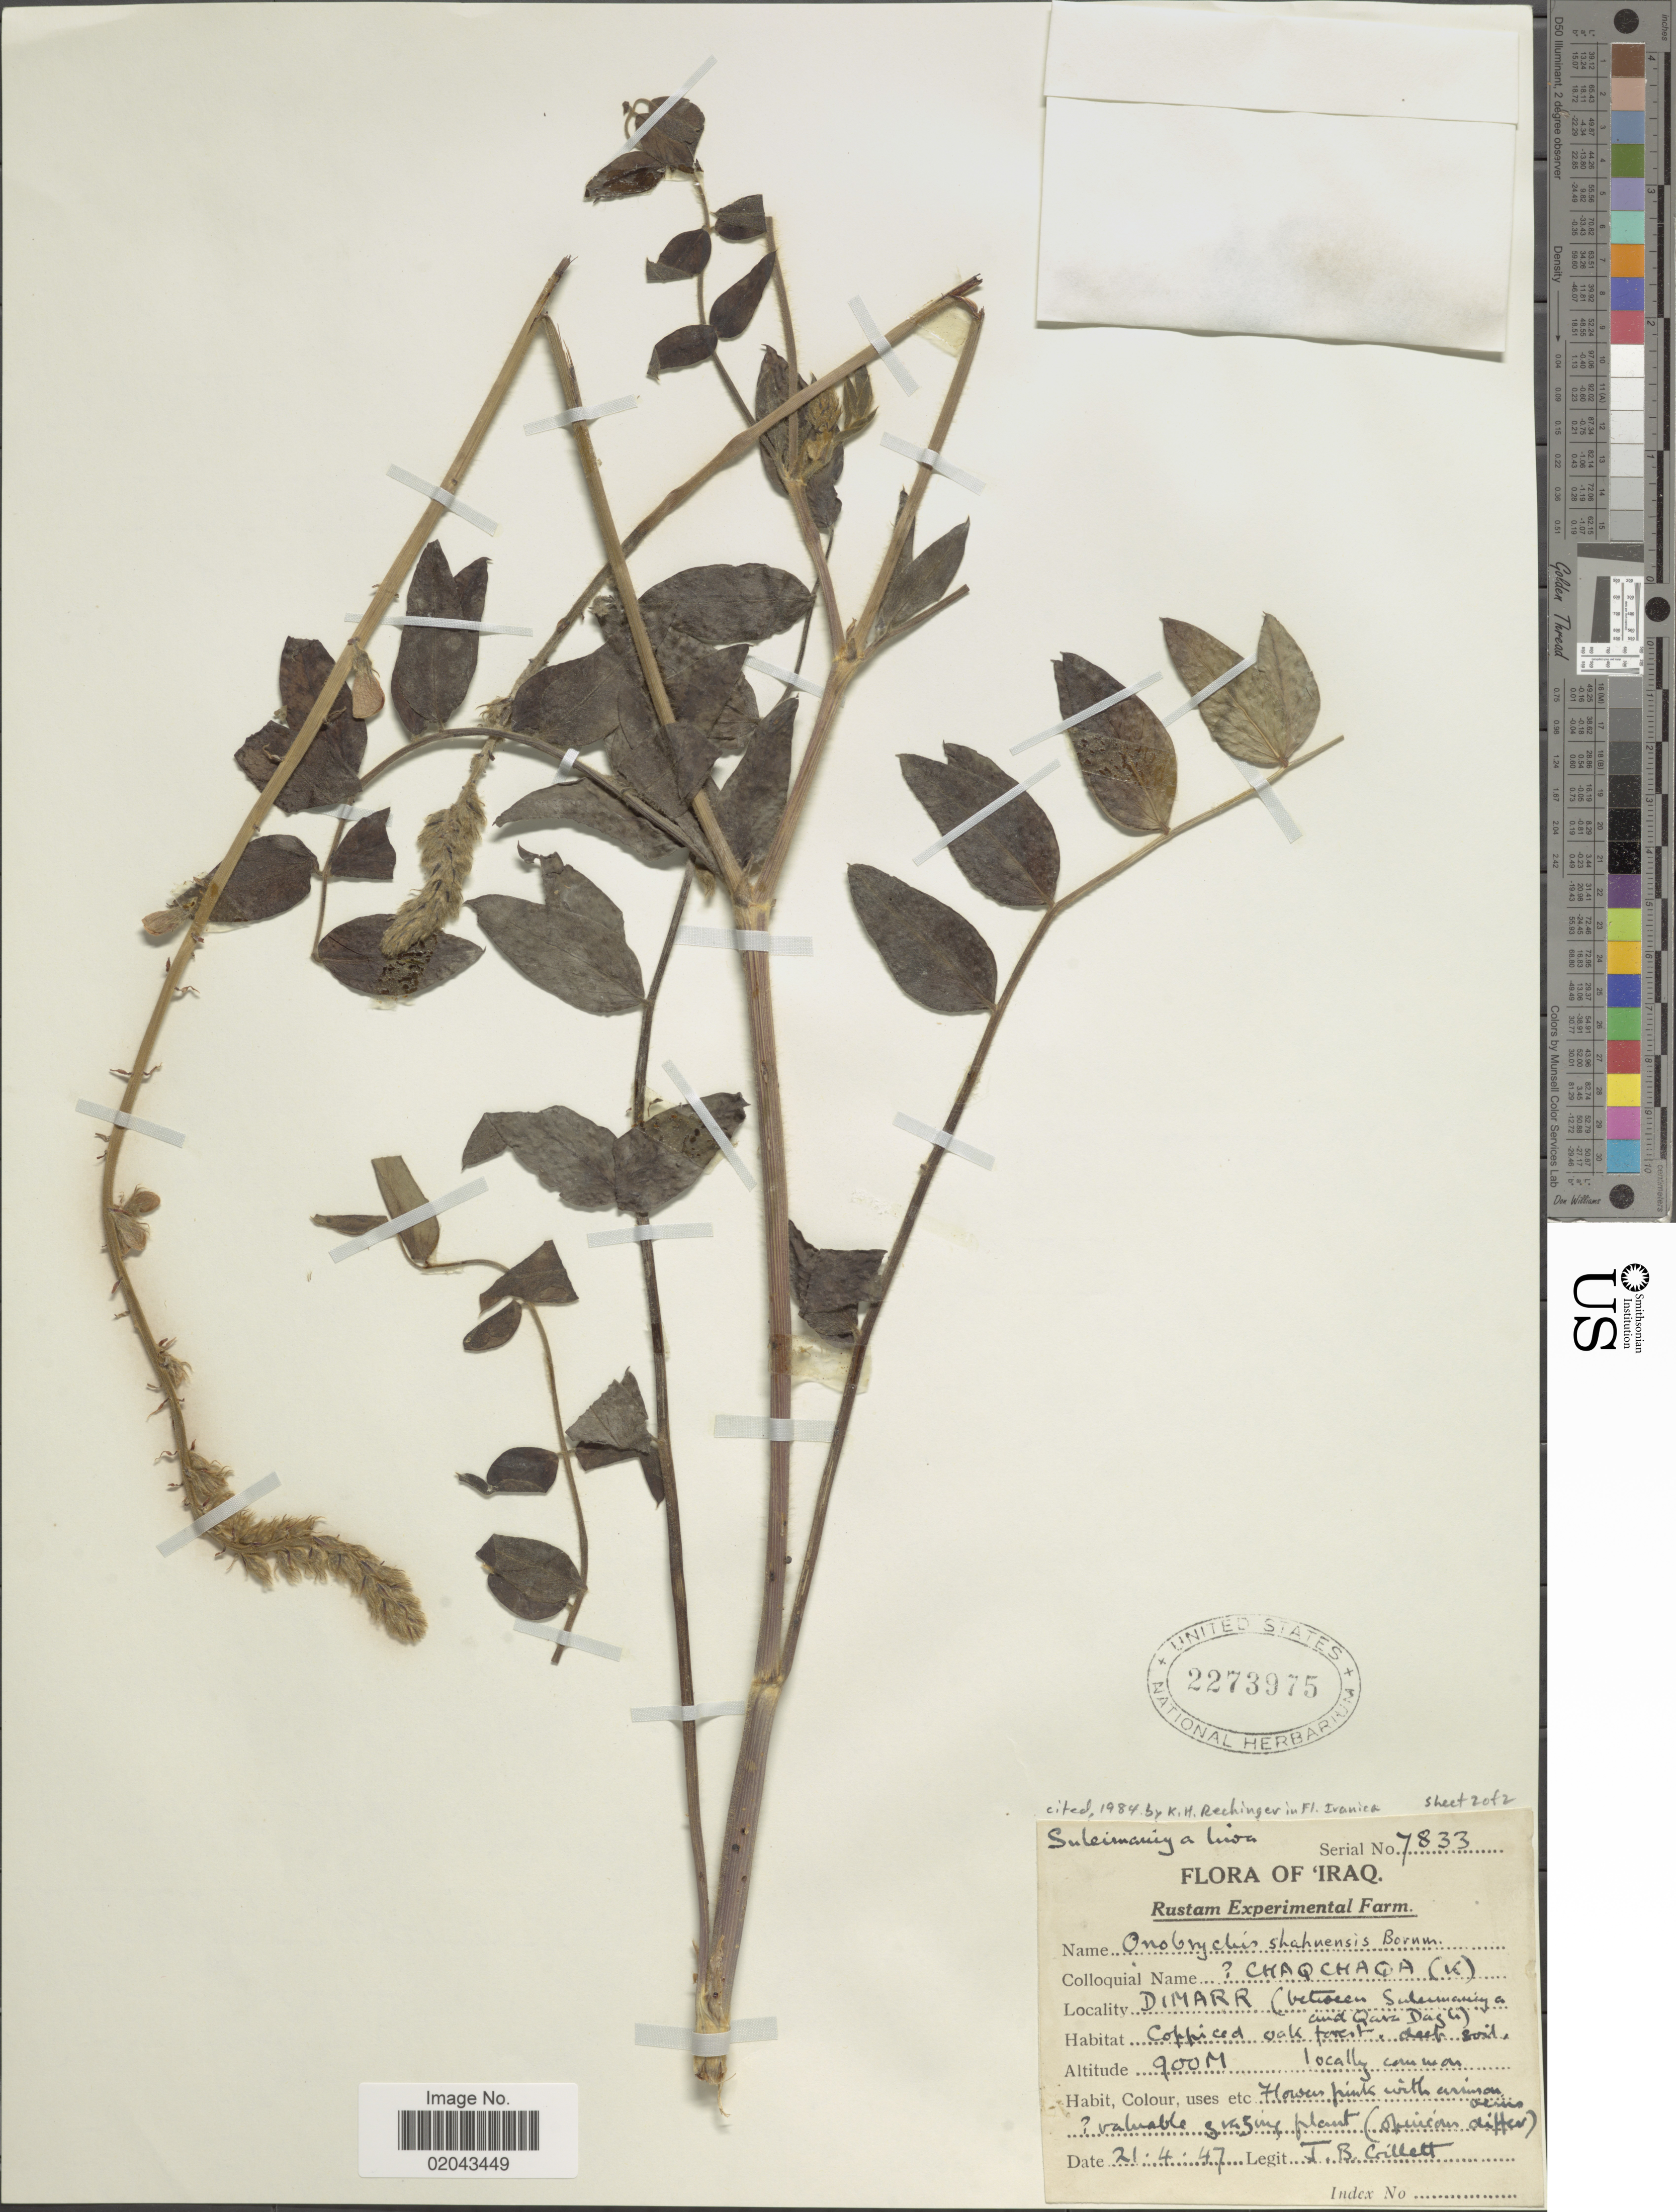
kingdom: Plantae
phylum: Tracheophyta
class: Magnoliopsida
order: Fabales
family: Fabaceae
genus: Onobrychis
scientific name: Onobrychis schahuensis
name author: Bornm.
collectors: J. B. Gillett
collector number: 7833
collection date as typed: Transcribed d/m/y: 21/4/47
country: Iraq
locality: Dimarr (between Sulcinaniyaland a und Qarzdagh)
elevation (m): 900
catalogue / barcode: US 2273975